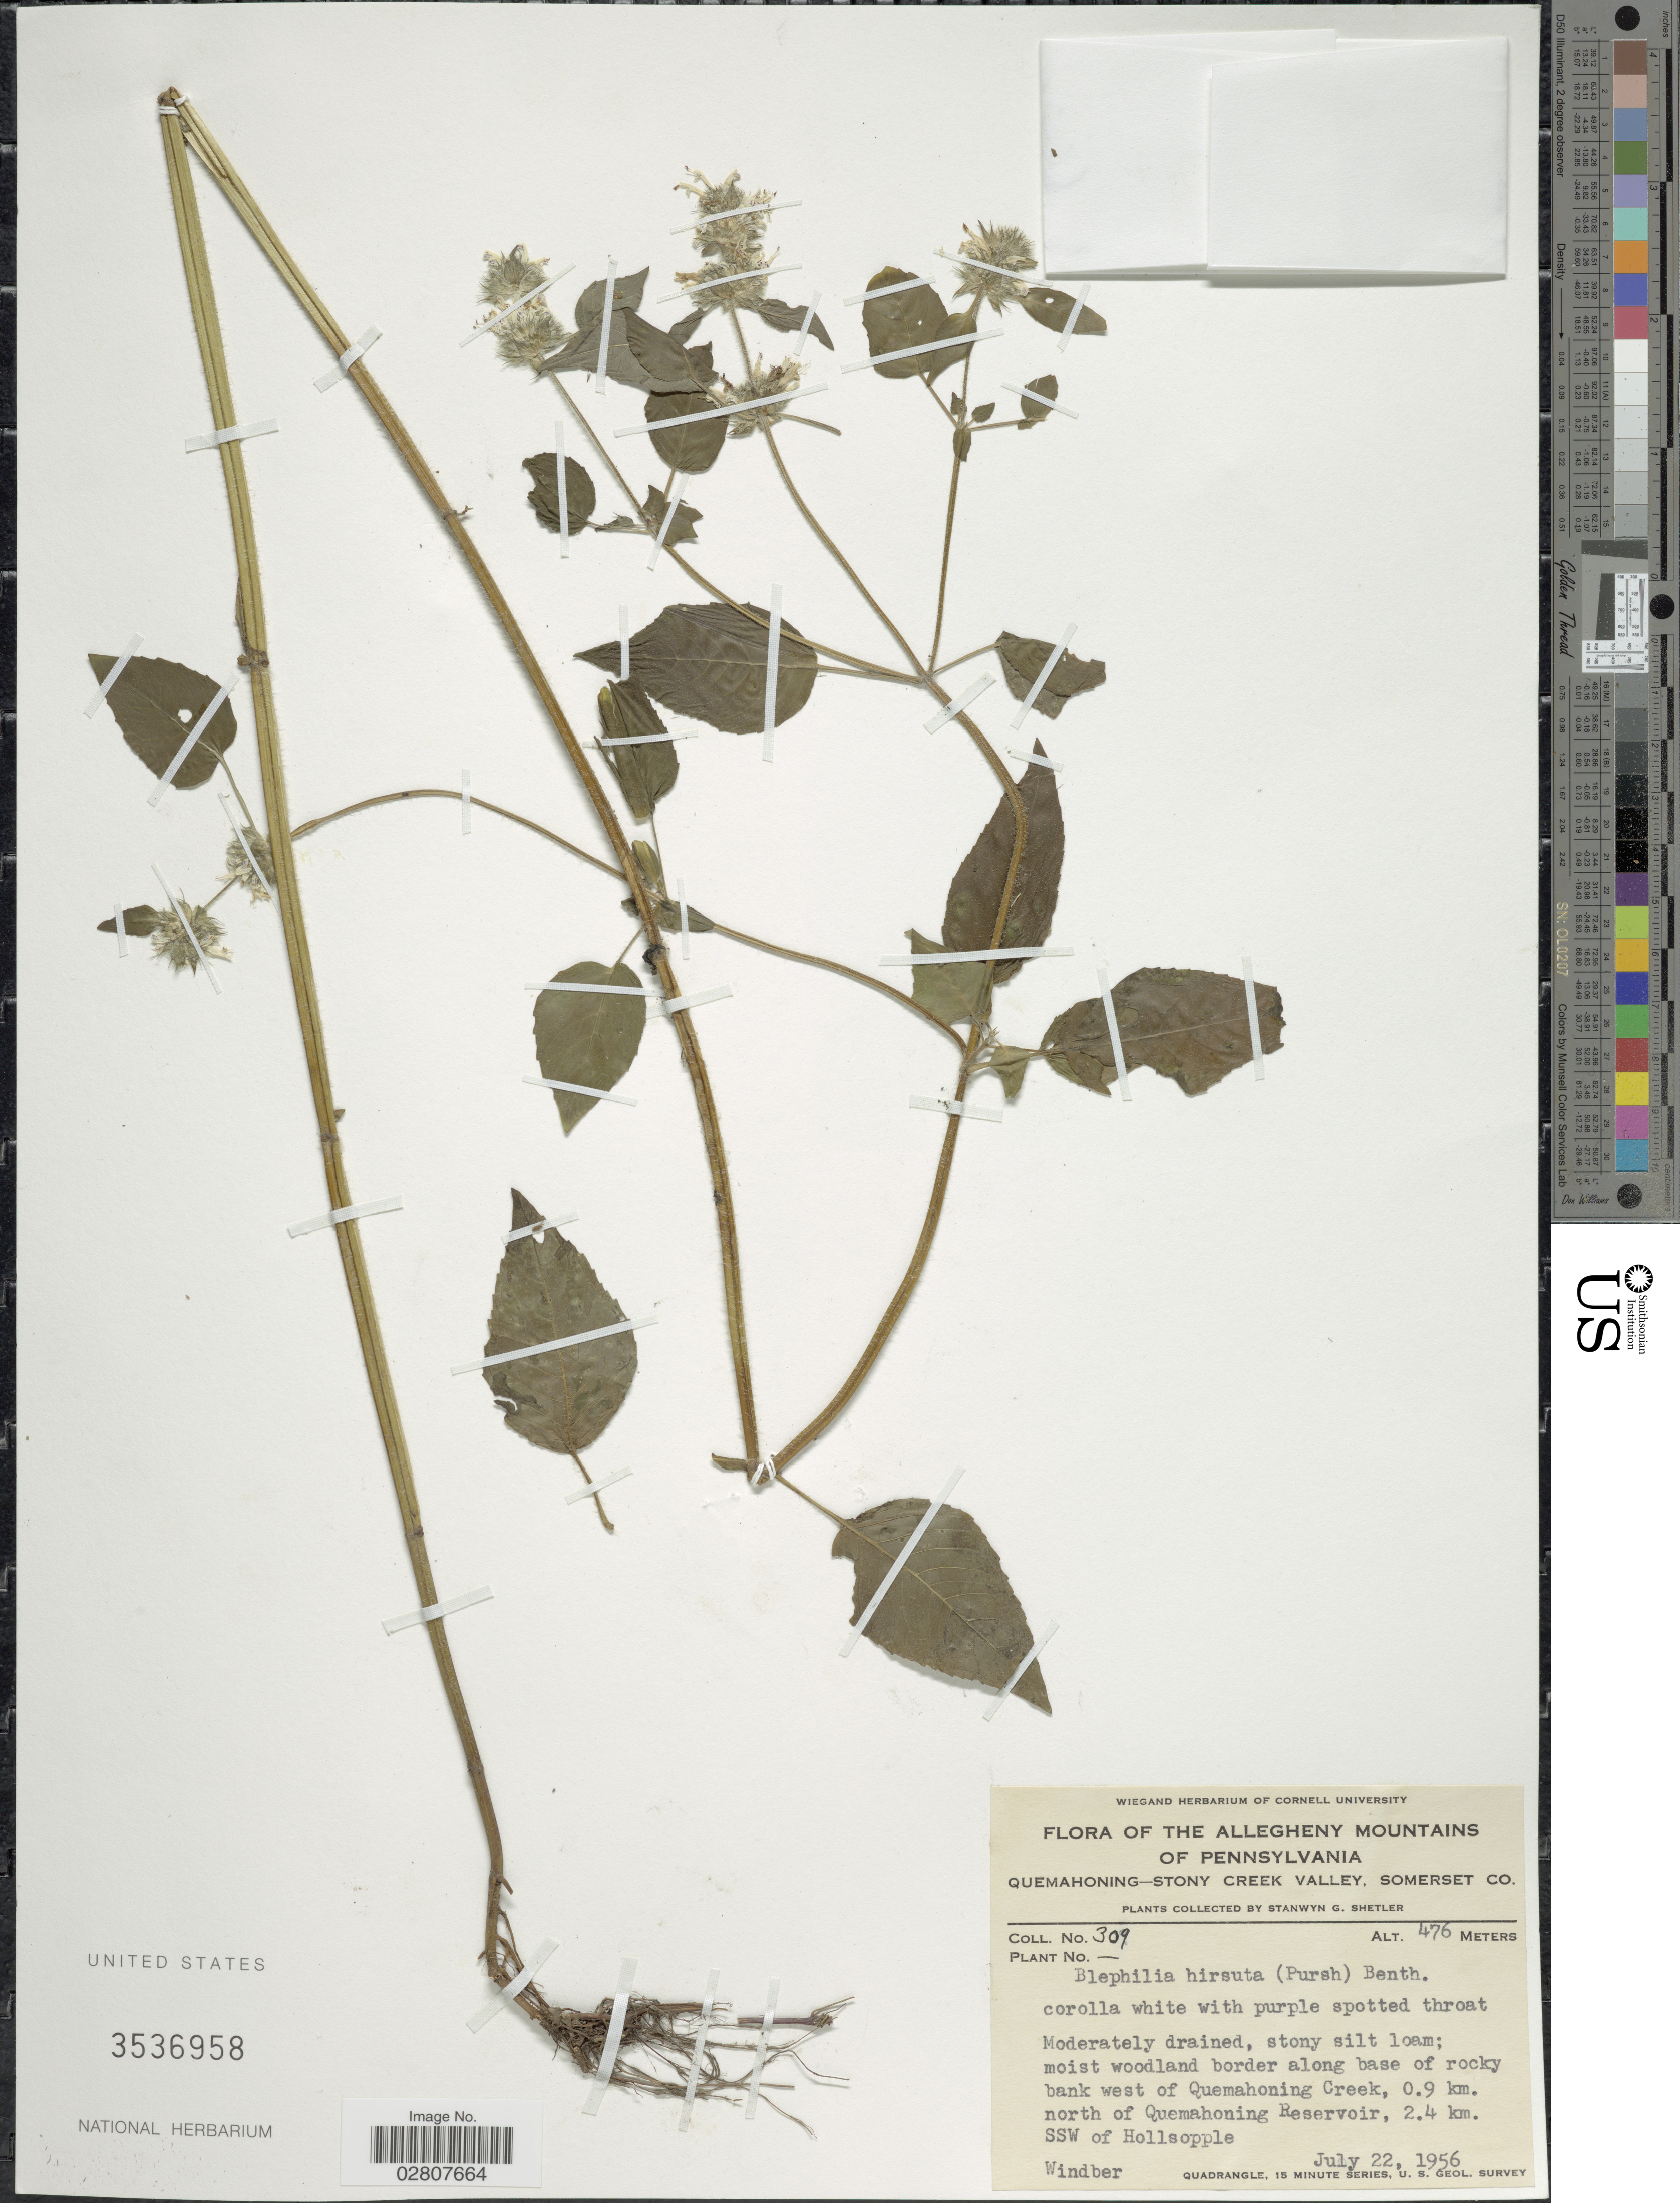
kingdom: Plantae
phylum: Tracheophyta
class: Magnoliopsida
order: Lamiales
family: Lamiaceae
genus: Blephilia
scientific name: Blephilia hirsuta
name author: (Pursh) Benth.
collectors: S. Shetler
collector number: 309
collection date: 1956-07-22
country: United States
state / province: Pennsylvania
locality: Allegheny Mountains. Quemahoning-Stony Creek Valley, Somerset Co. Moist woodland border along base of rocky bank west of Quemahoning Creek, 0.9 km. north of Quemahoning Reservoir, 2.4 km. SSW of Hollsopple.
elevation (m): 476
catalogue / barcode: US 3536958